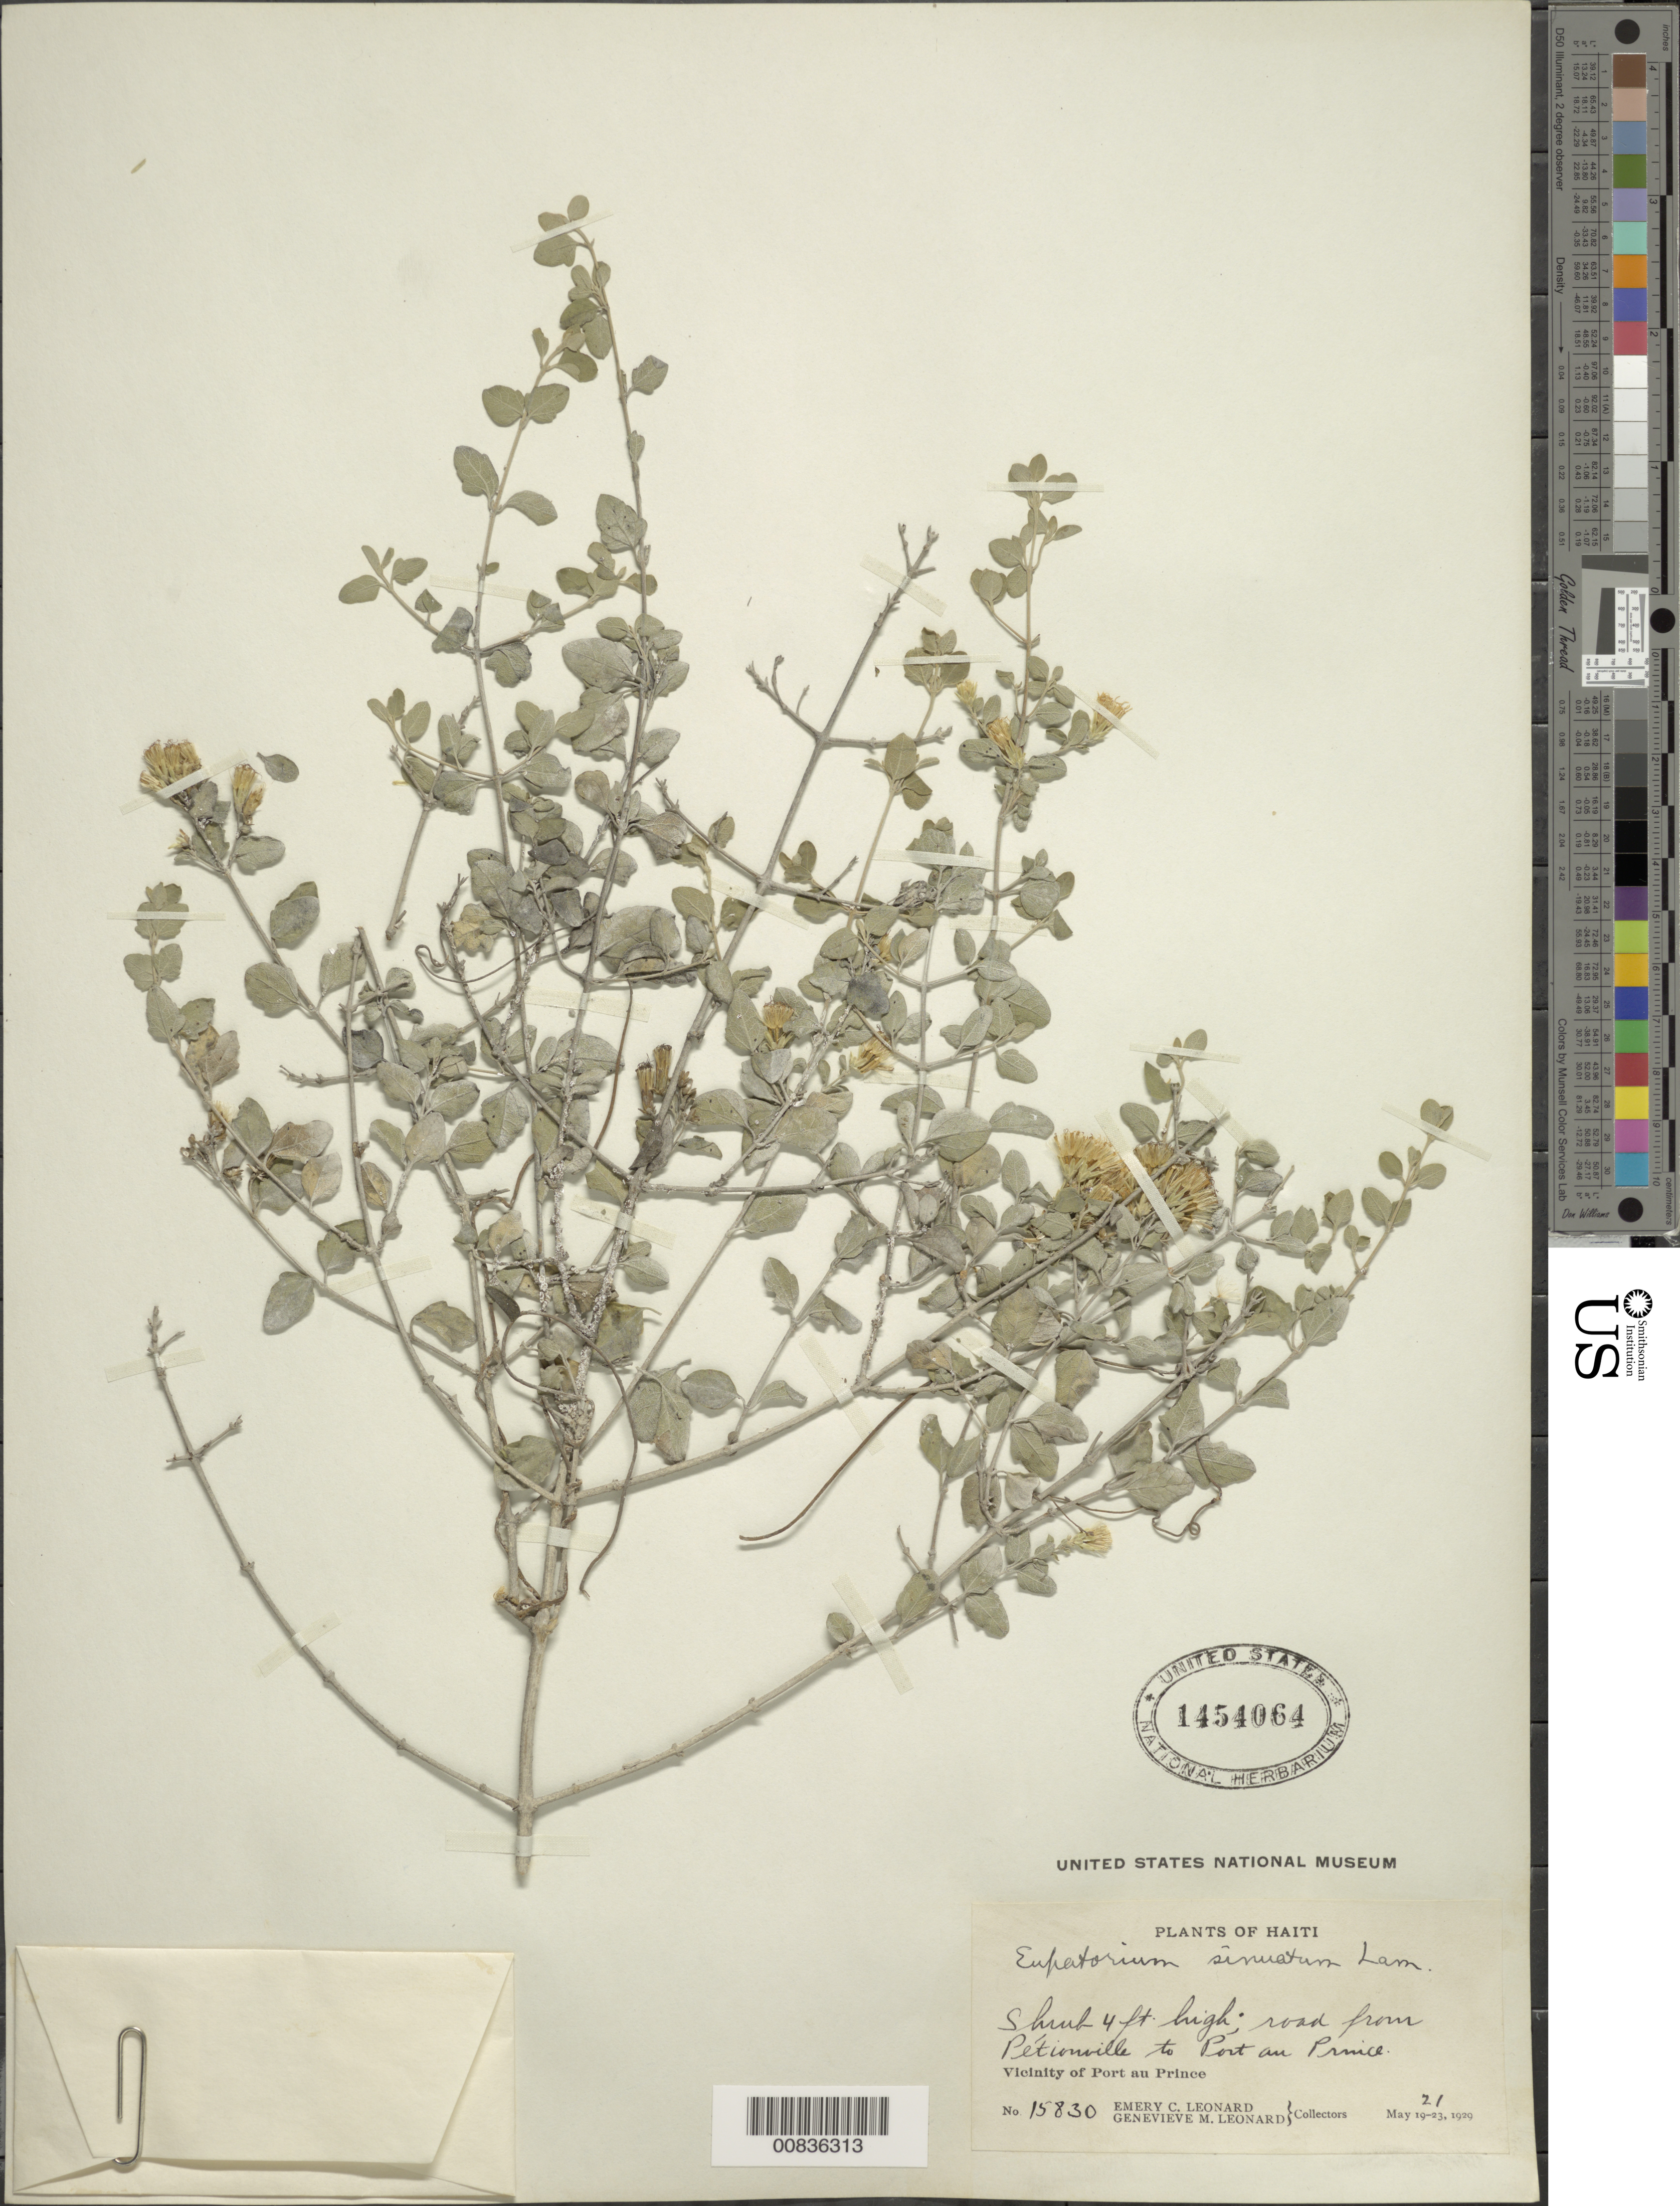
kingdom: Plantae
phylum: Tracheophyta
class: Magnoliopsida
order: Asterales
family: Asteraceae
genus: Chromolaena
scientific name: Chromolaena sinuata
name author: (Lam.) R.M. King & H. Rob.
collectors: E. C. Leonard & G. M. Leonard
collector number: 15830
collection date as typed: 21 May 1929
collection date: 1929-05-21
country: Haiti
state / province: Ouest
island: Hispaniola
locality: Vicinity of Port-au-Prince, road from Pétionville to Port-au-Prince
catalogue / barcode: US 1454064